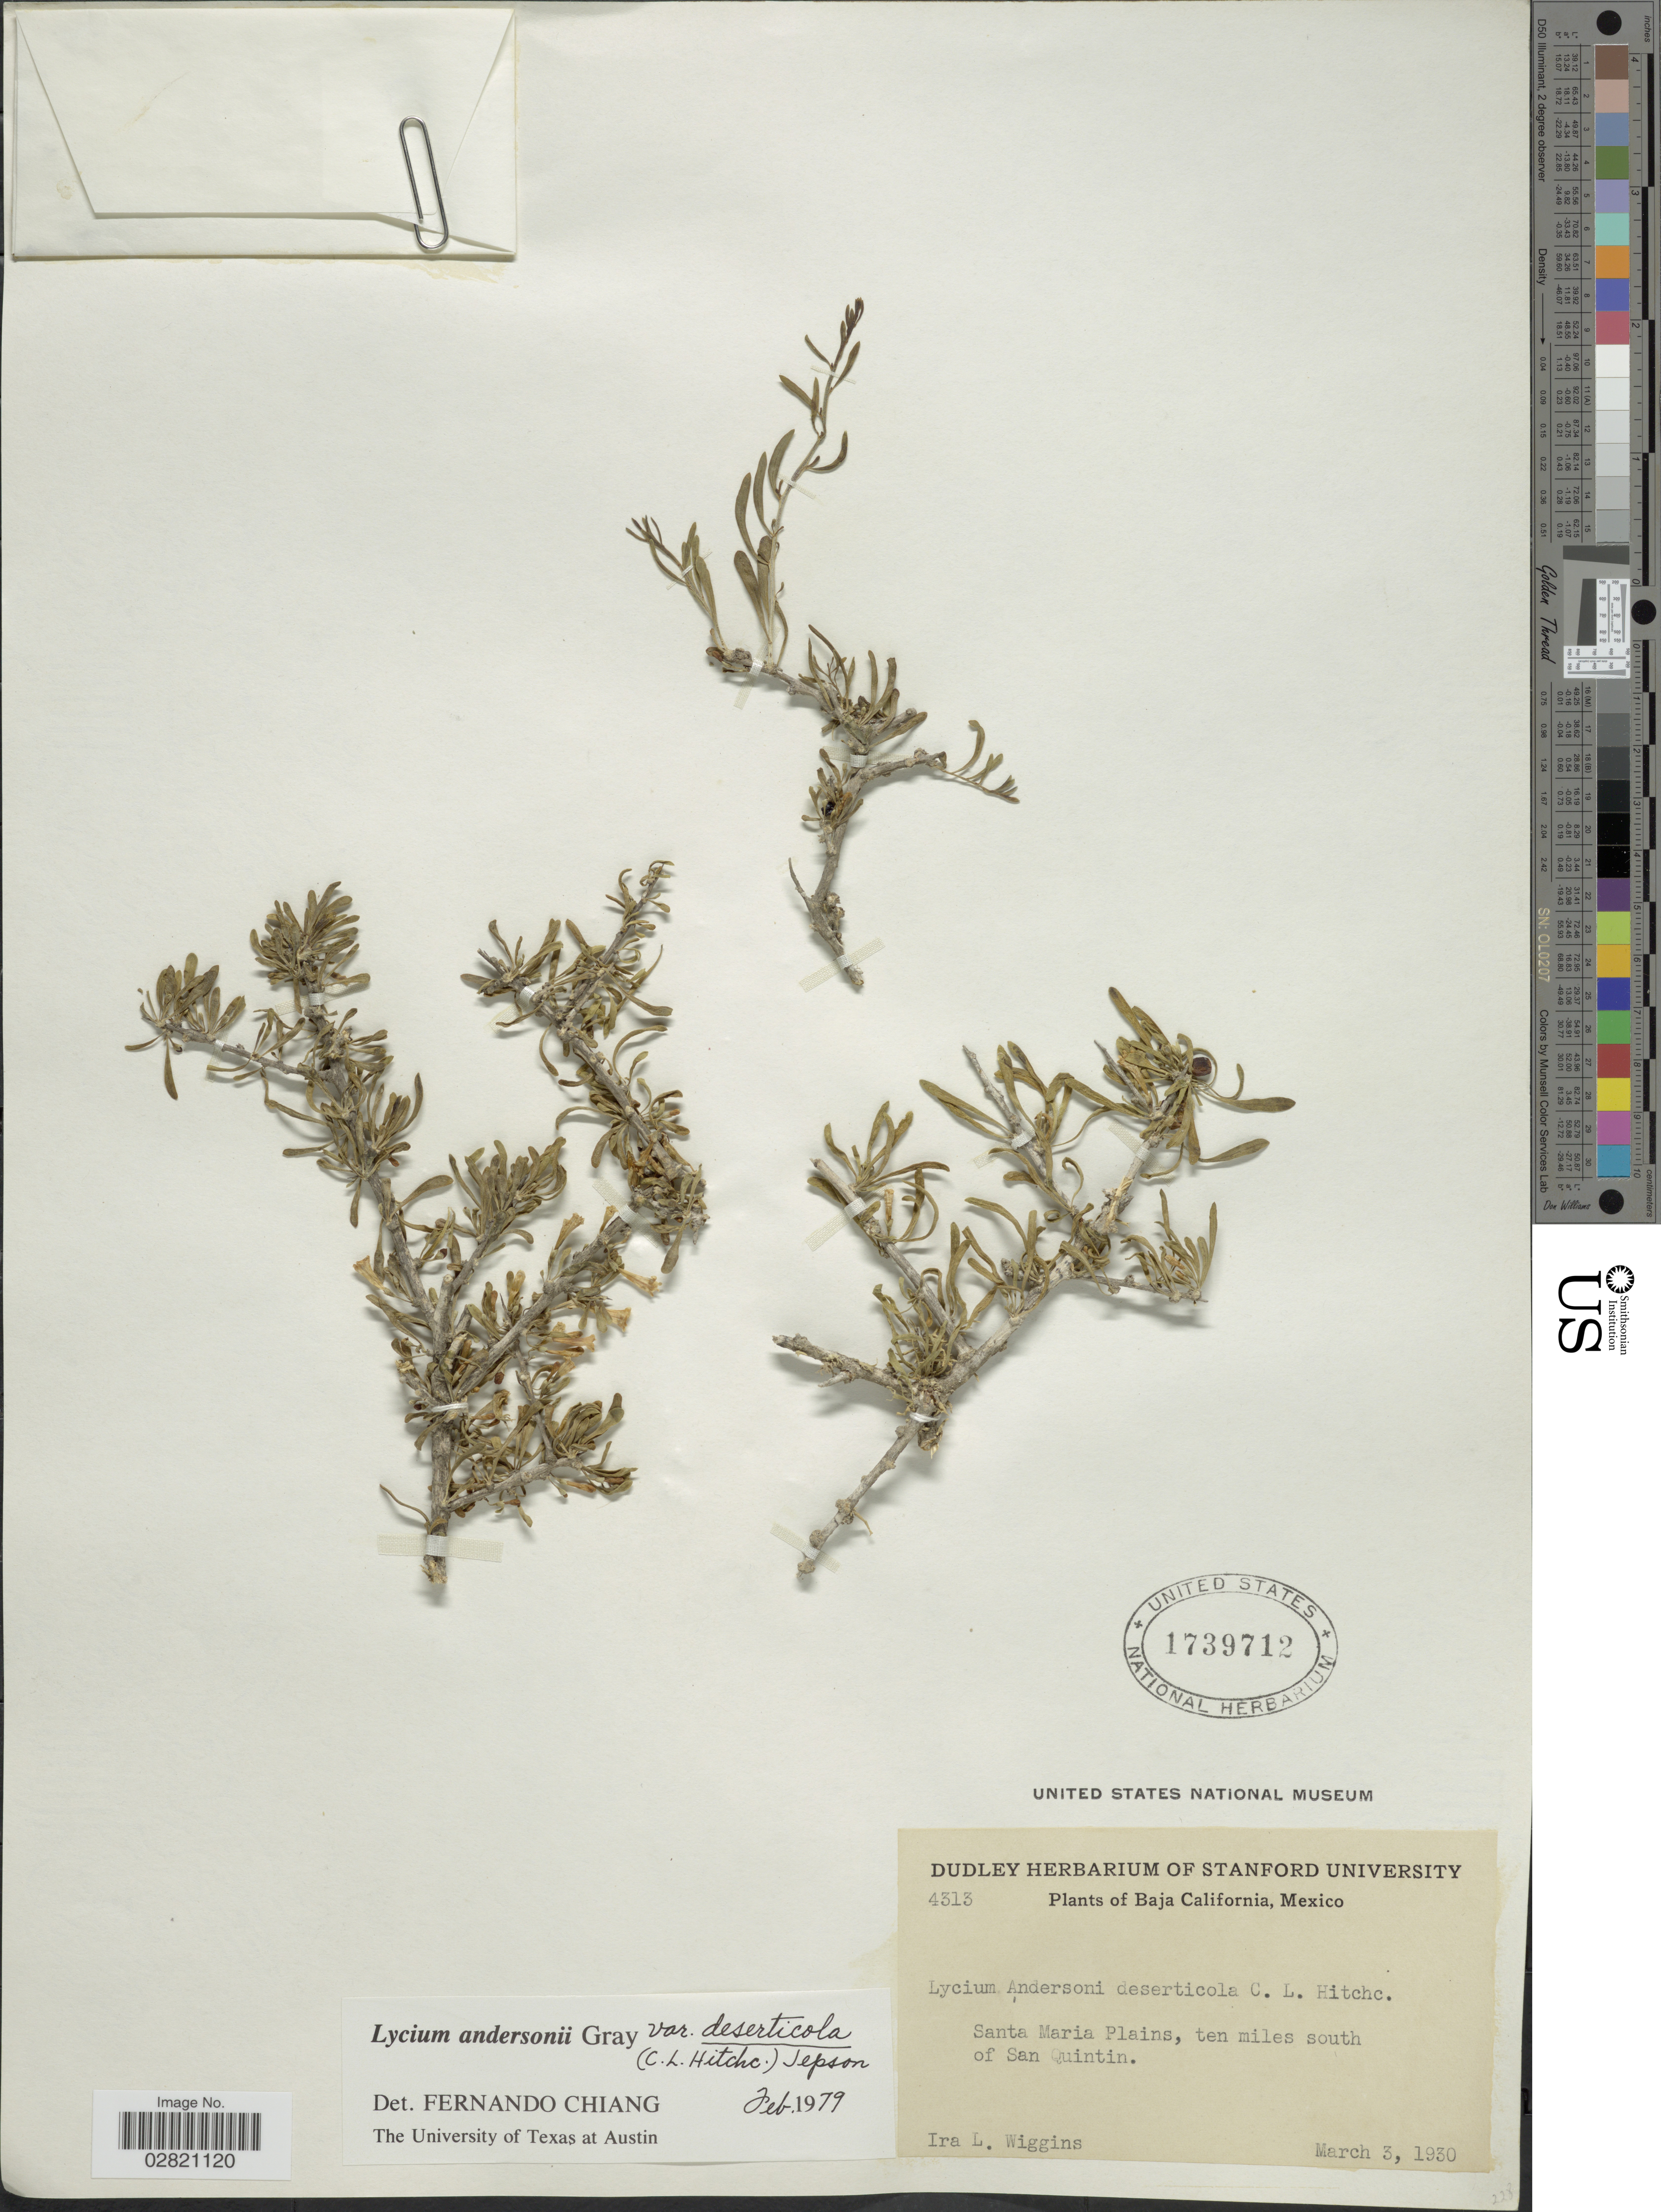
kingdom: Plantae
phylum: Tracheophyta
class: Magnoliopsida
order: Solanales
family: Solanaceae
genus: Lycium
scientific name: Lycium andersonii var. deserticola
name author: (C.L. Hitchc.) Jeps.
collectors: I. L. Wiggins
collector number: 4313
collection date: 1930-03-03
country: Mexico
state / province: Baja California Norte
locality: Santa Mario Plains, ten miles south of San Quintin.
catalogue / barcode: US 1739712